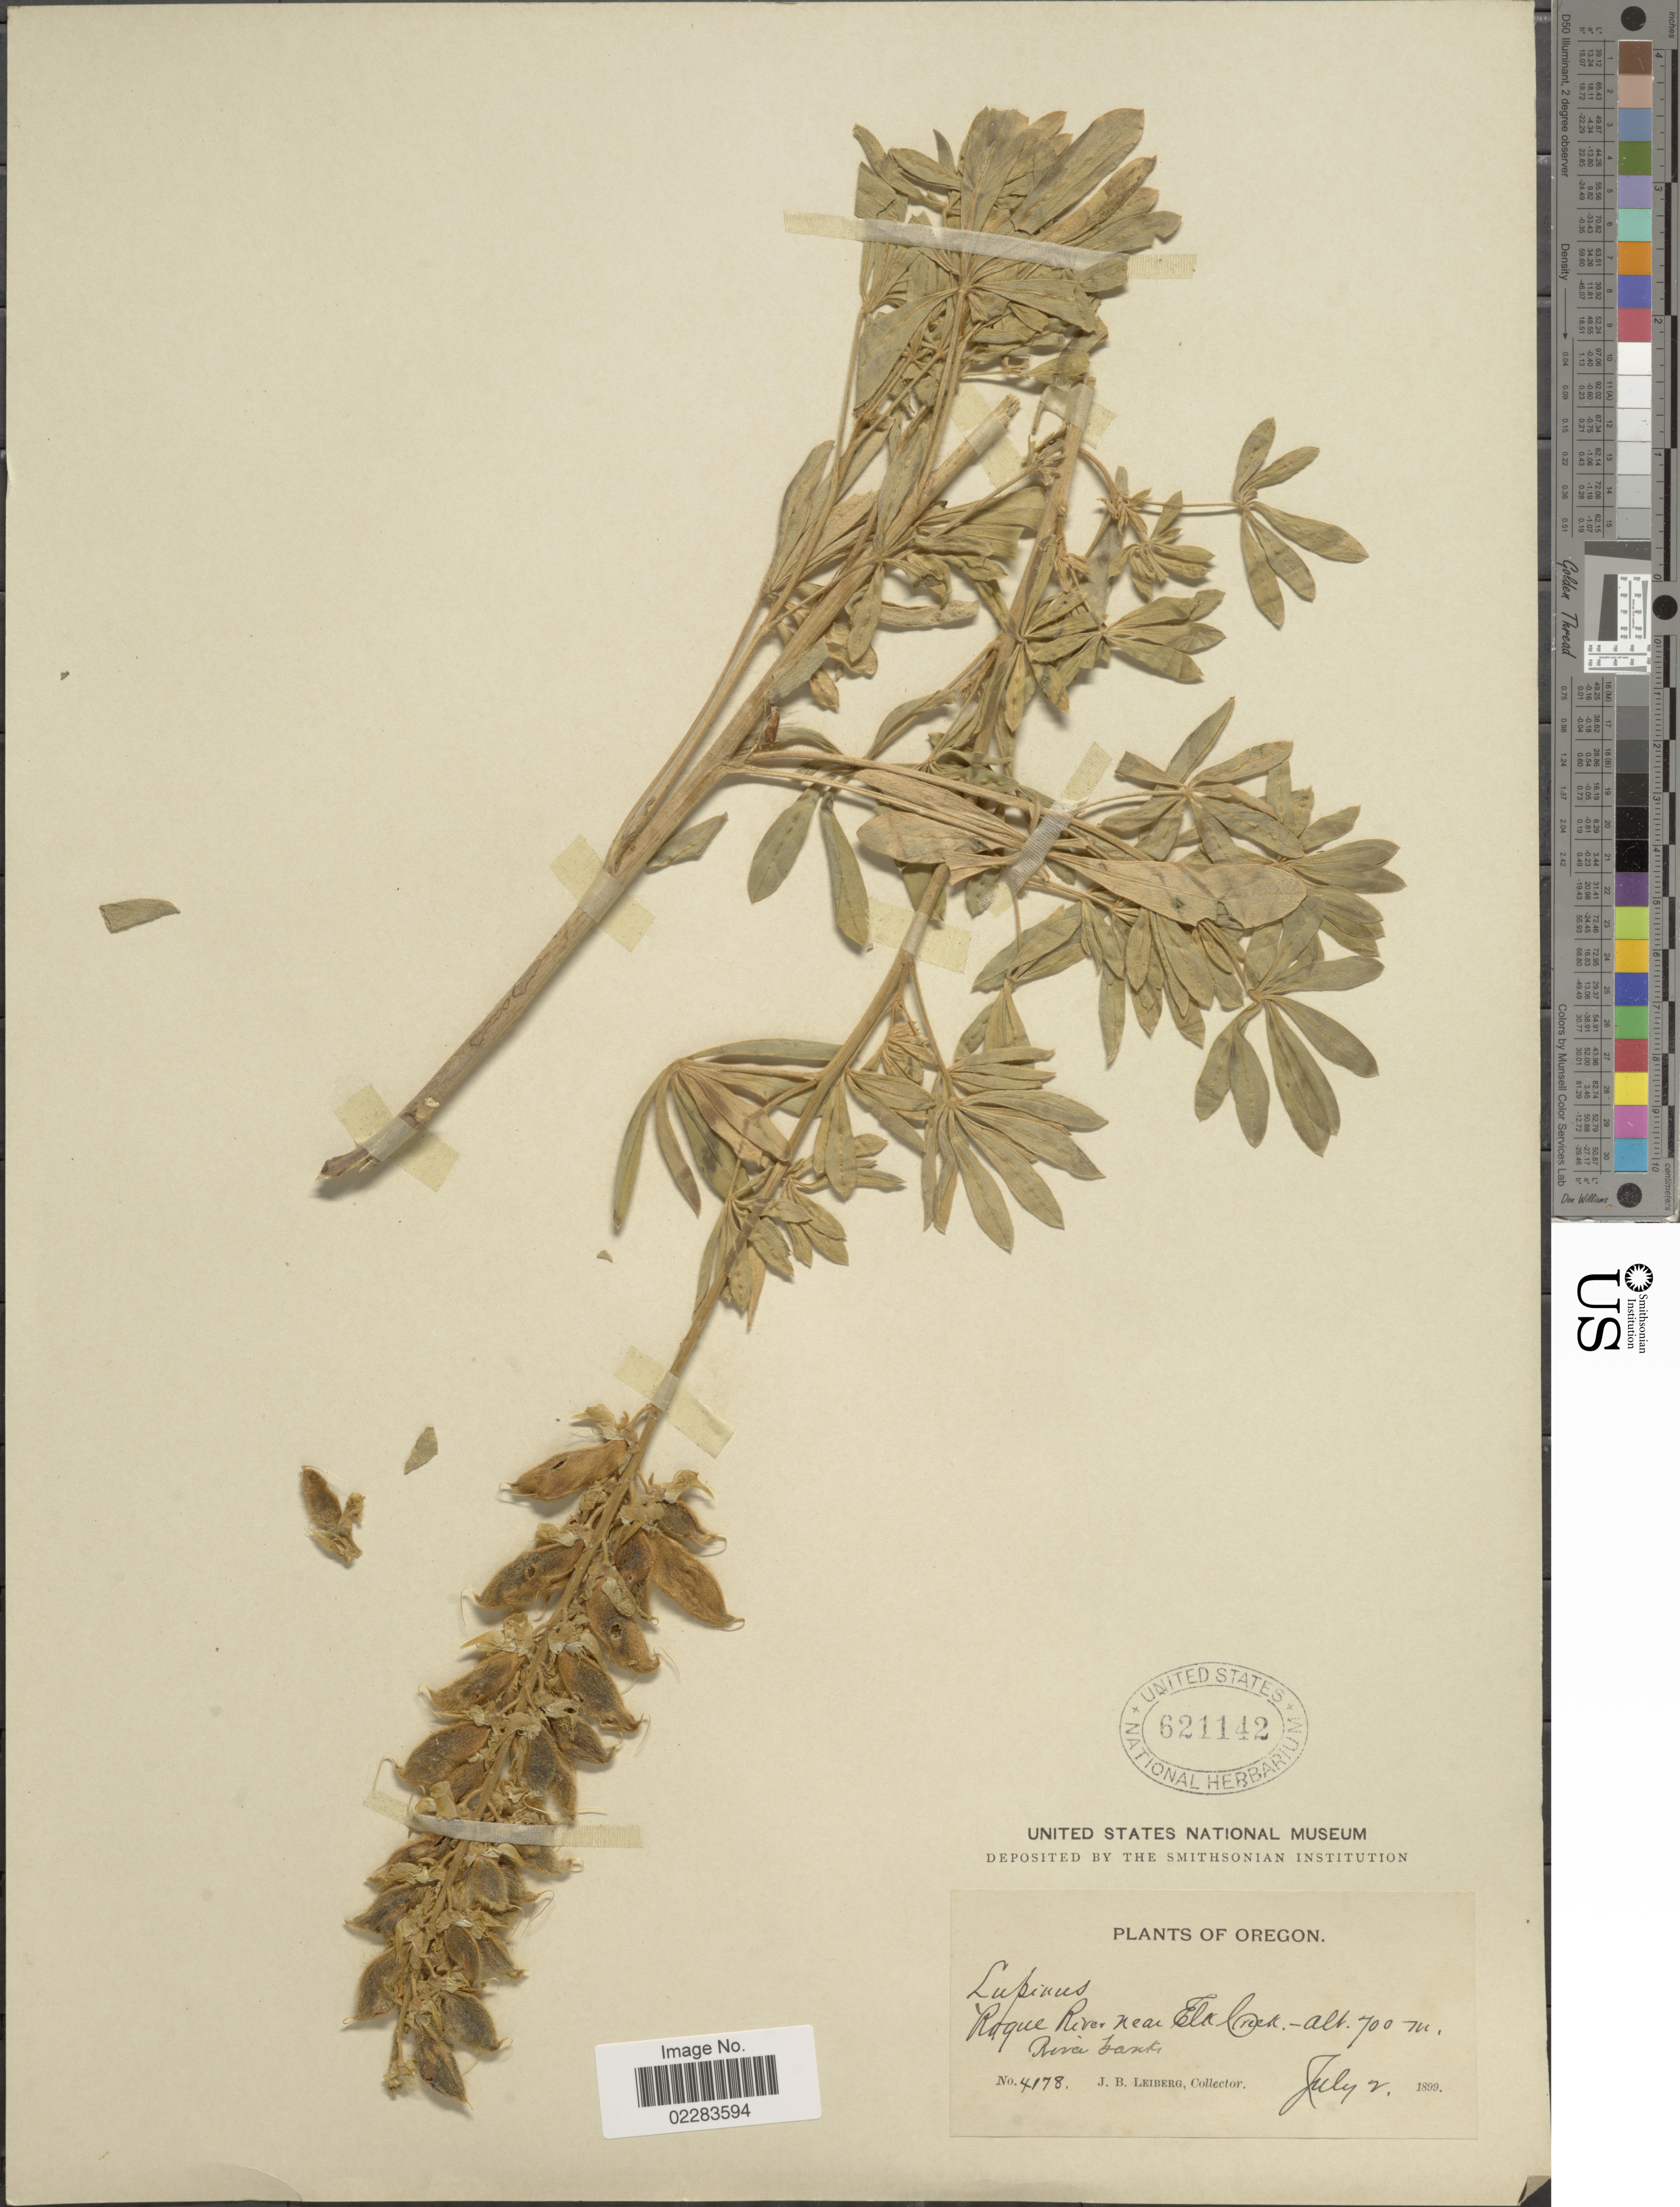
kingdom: Plantae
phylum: Tracheophyta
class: Magnoliopsida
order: Fabales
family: Fabaceae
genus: Lupinus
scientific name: Lupinus albicaulis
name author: Douglas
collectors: J. B. Leiberg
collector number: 4178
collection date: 1899-07-02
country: United States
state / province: Oregon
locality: Roque River, near Ela Creek. Riva bank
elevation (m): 700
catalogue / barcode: US 621142